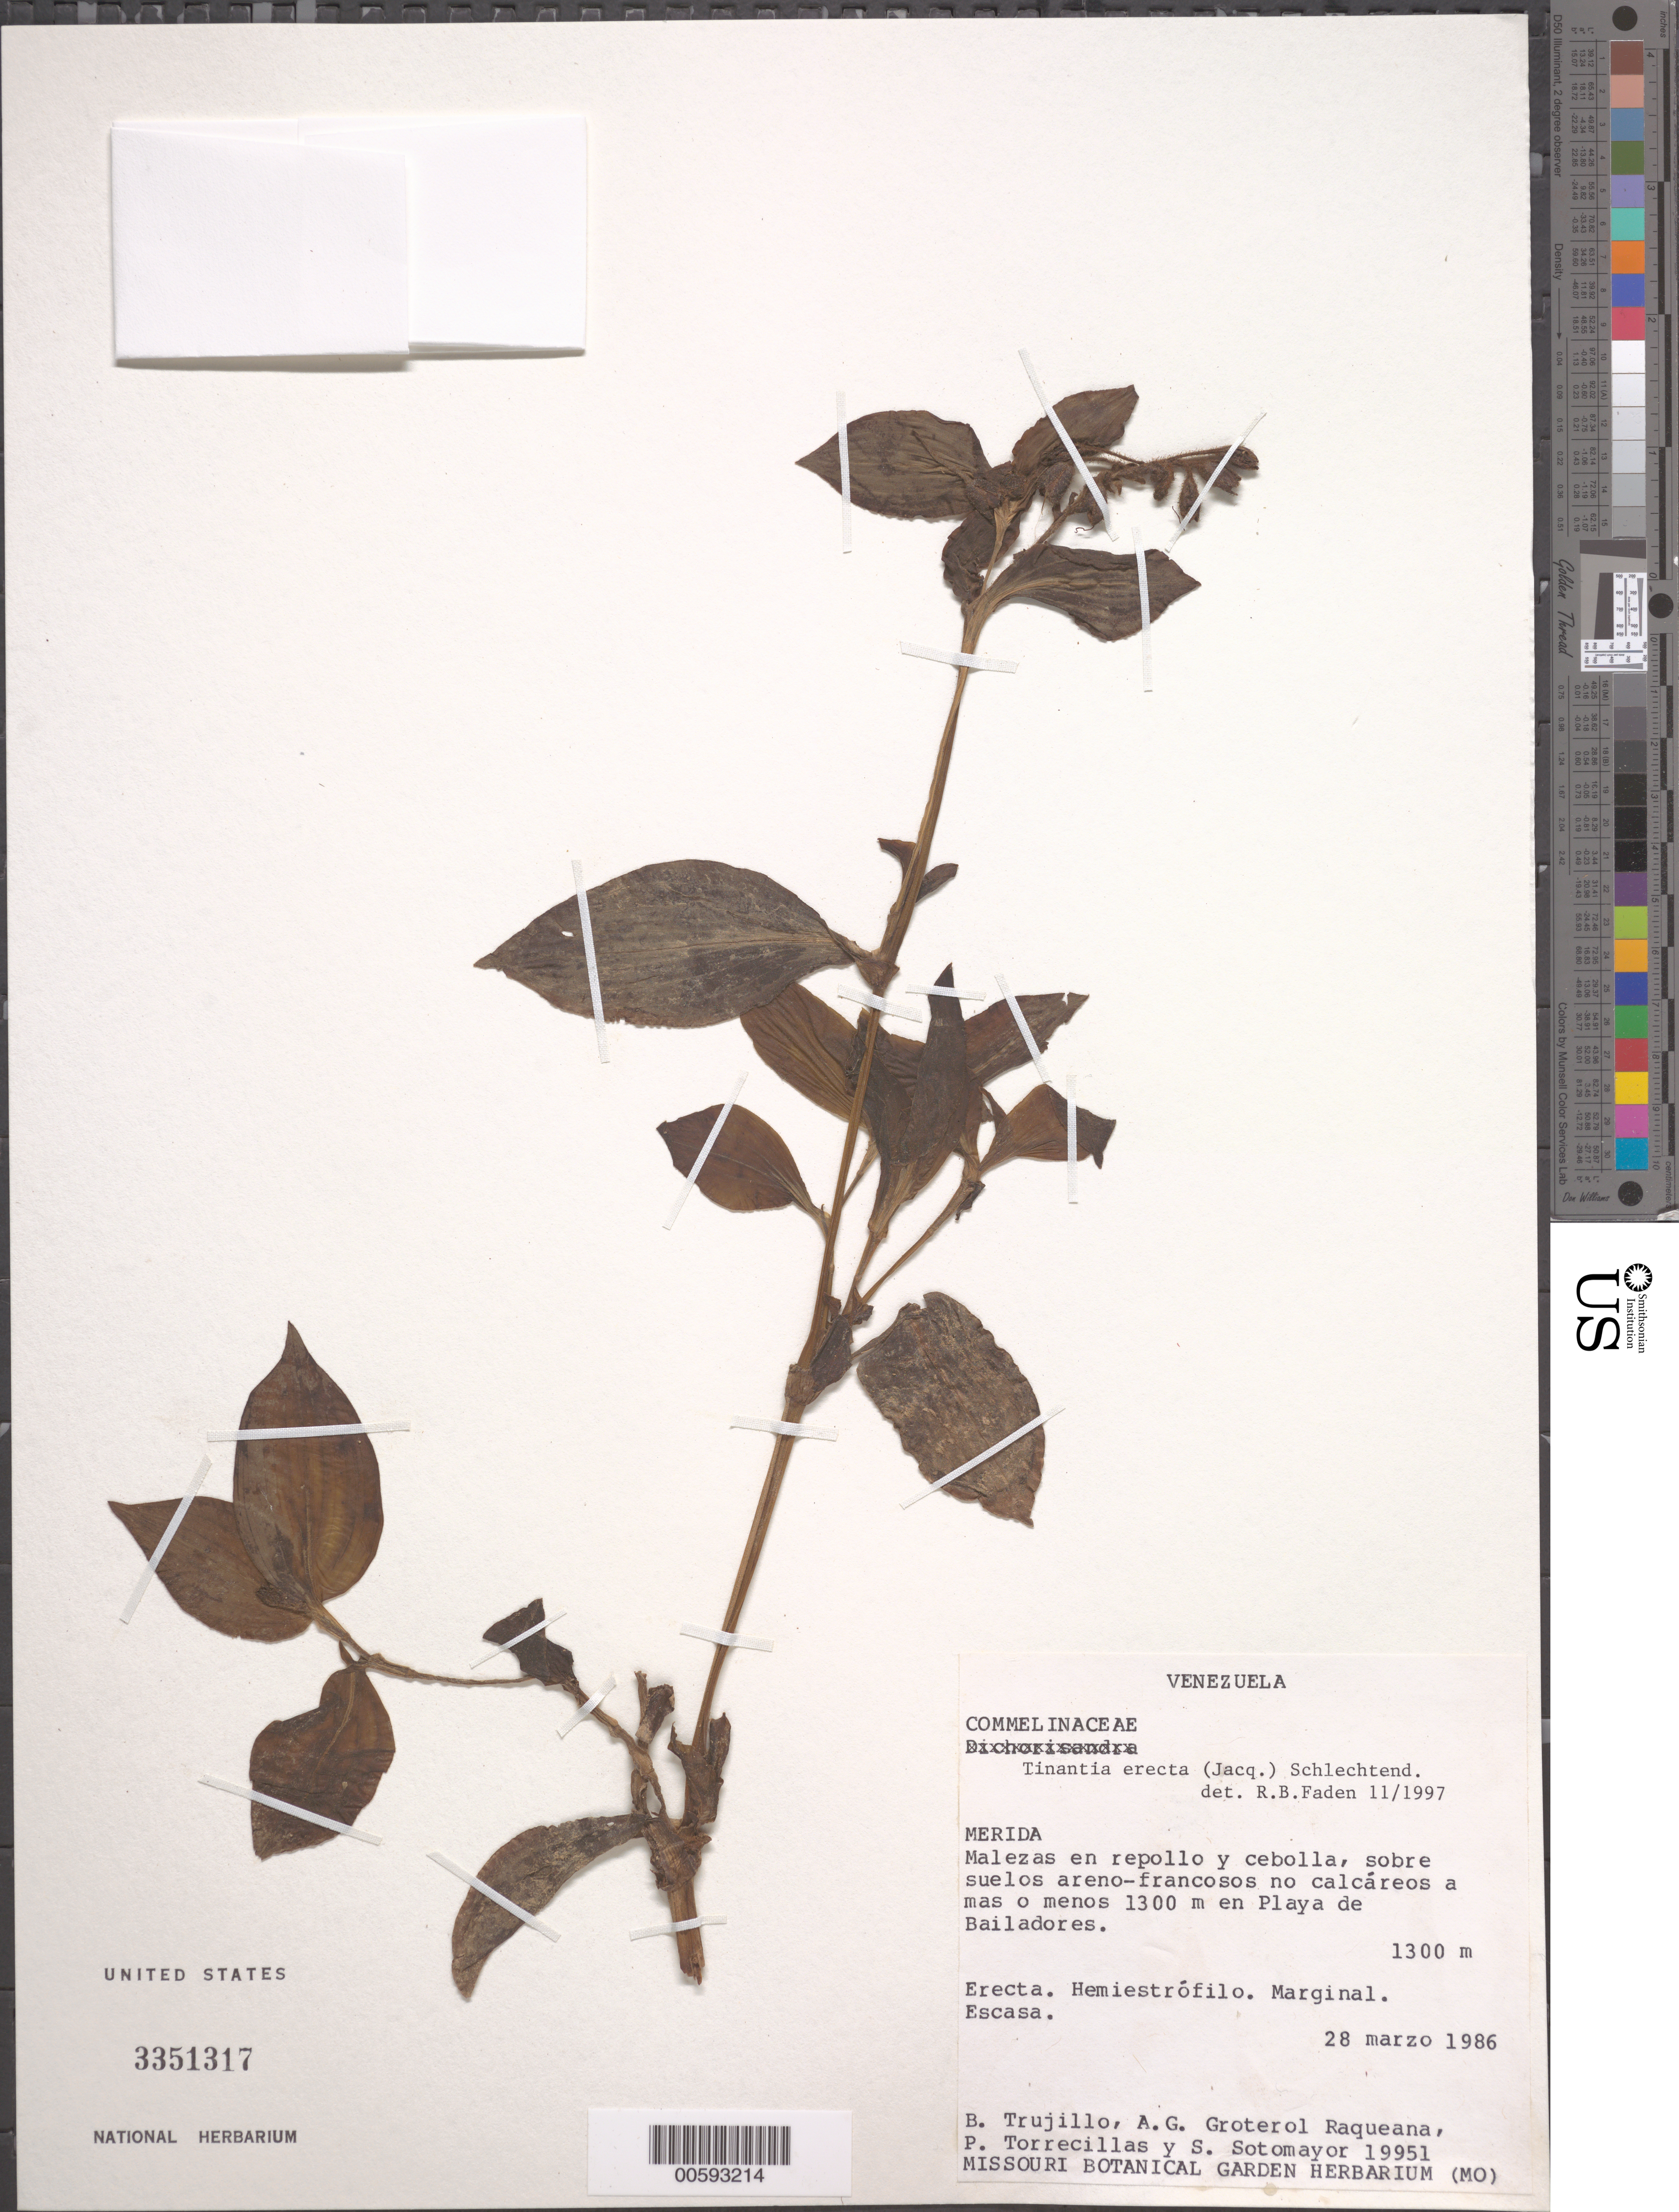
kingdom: Plantae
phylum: Tracheophyta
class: Liliopsida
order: Commelinales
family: Commelinaceae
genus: Tinantia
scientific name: Tinantia erecta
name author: (Jacq.) Fenzl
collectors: B. Trujillo, A. Groterol Raqueana, P. Torrecillas & S. Sotomayor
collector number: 19951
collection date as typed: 28 Mar 1986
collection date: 1986-03-28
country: Venezuela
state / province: Mérida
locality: Malezas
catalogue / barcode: US 3351317